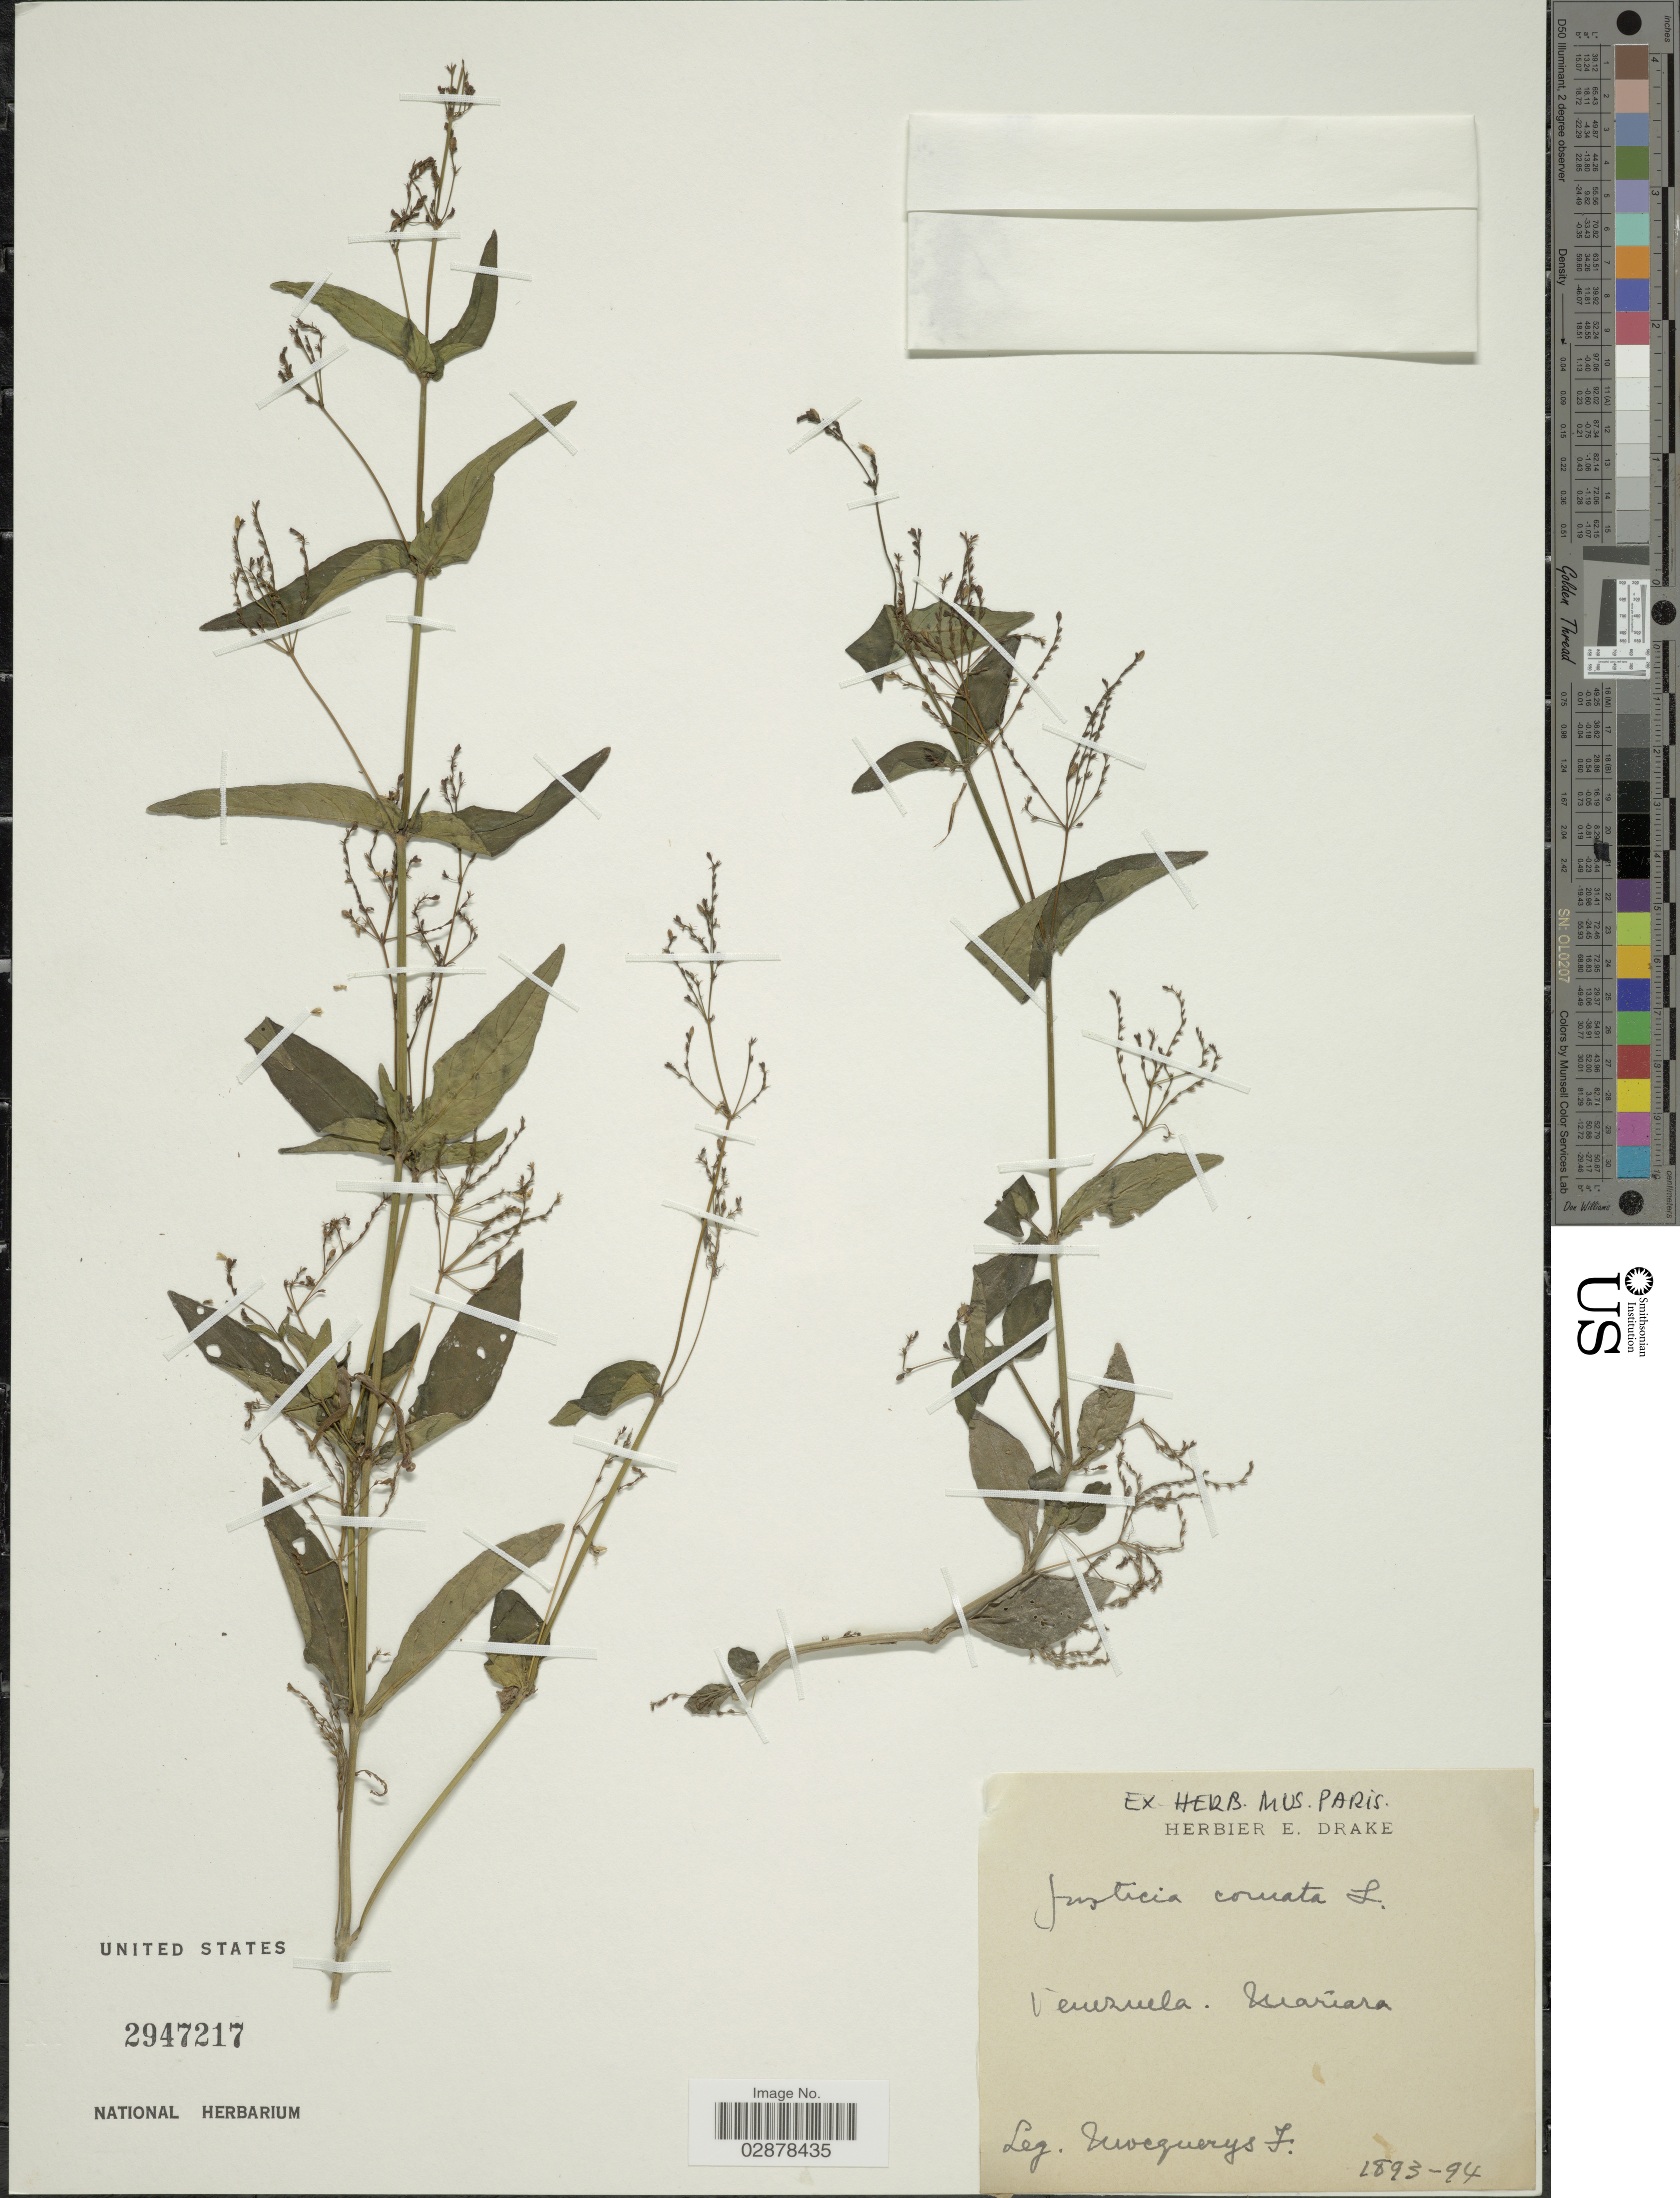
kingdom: Plantae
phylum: Tracheophyta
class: Magnoliopsida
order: Lamiales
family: Acanthaceae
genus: Justicia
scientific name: Justicia comata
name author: (L.) Lam.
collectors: A. Mocquerys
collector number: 7*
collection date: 1893/1894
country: Venezuela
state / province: Carabobo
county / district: Diego Ibarra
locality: Mariara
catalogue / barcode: US 2947217